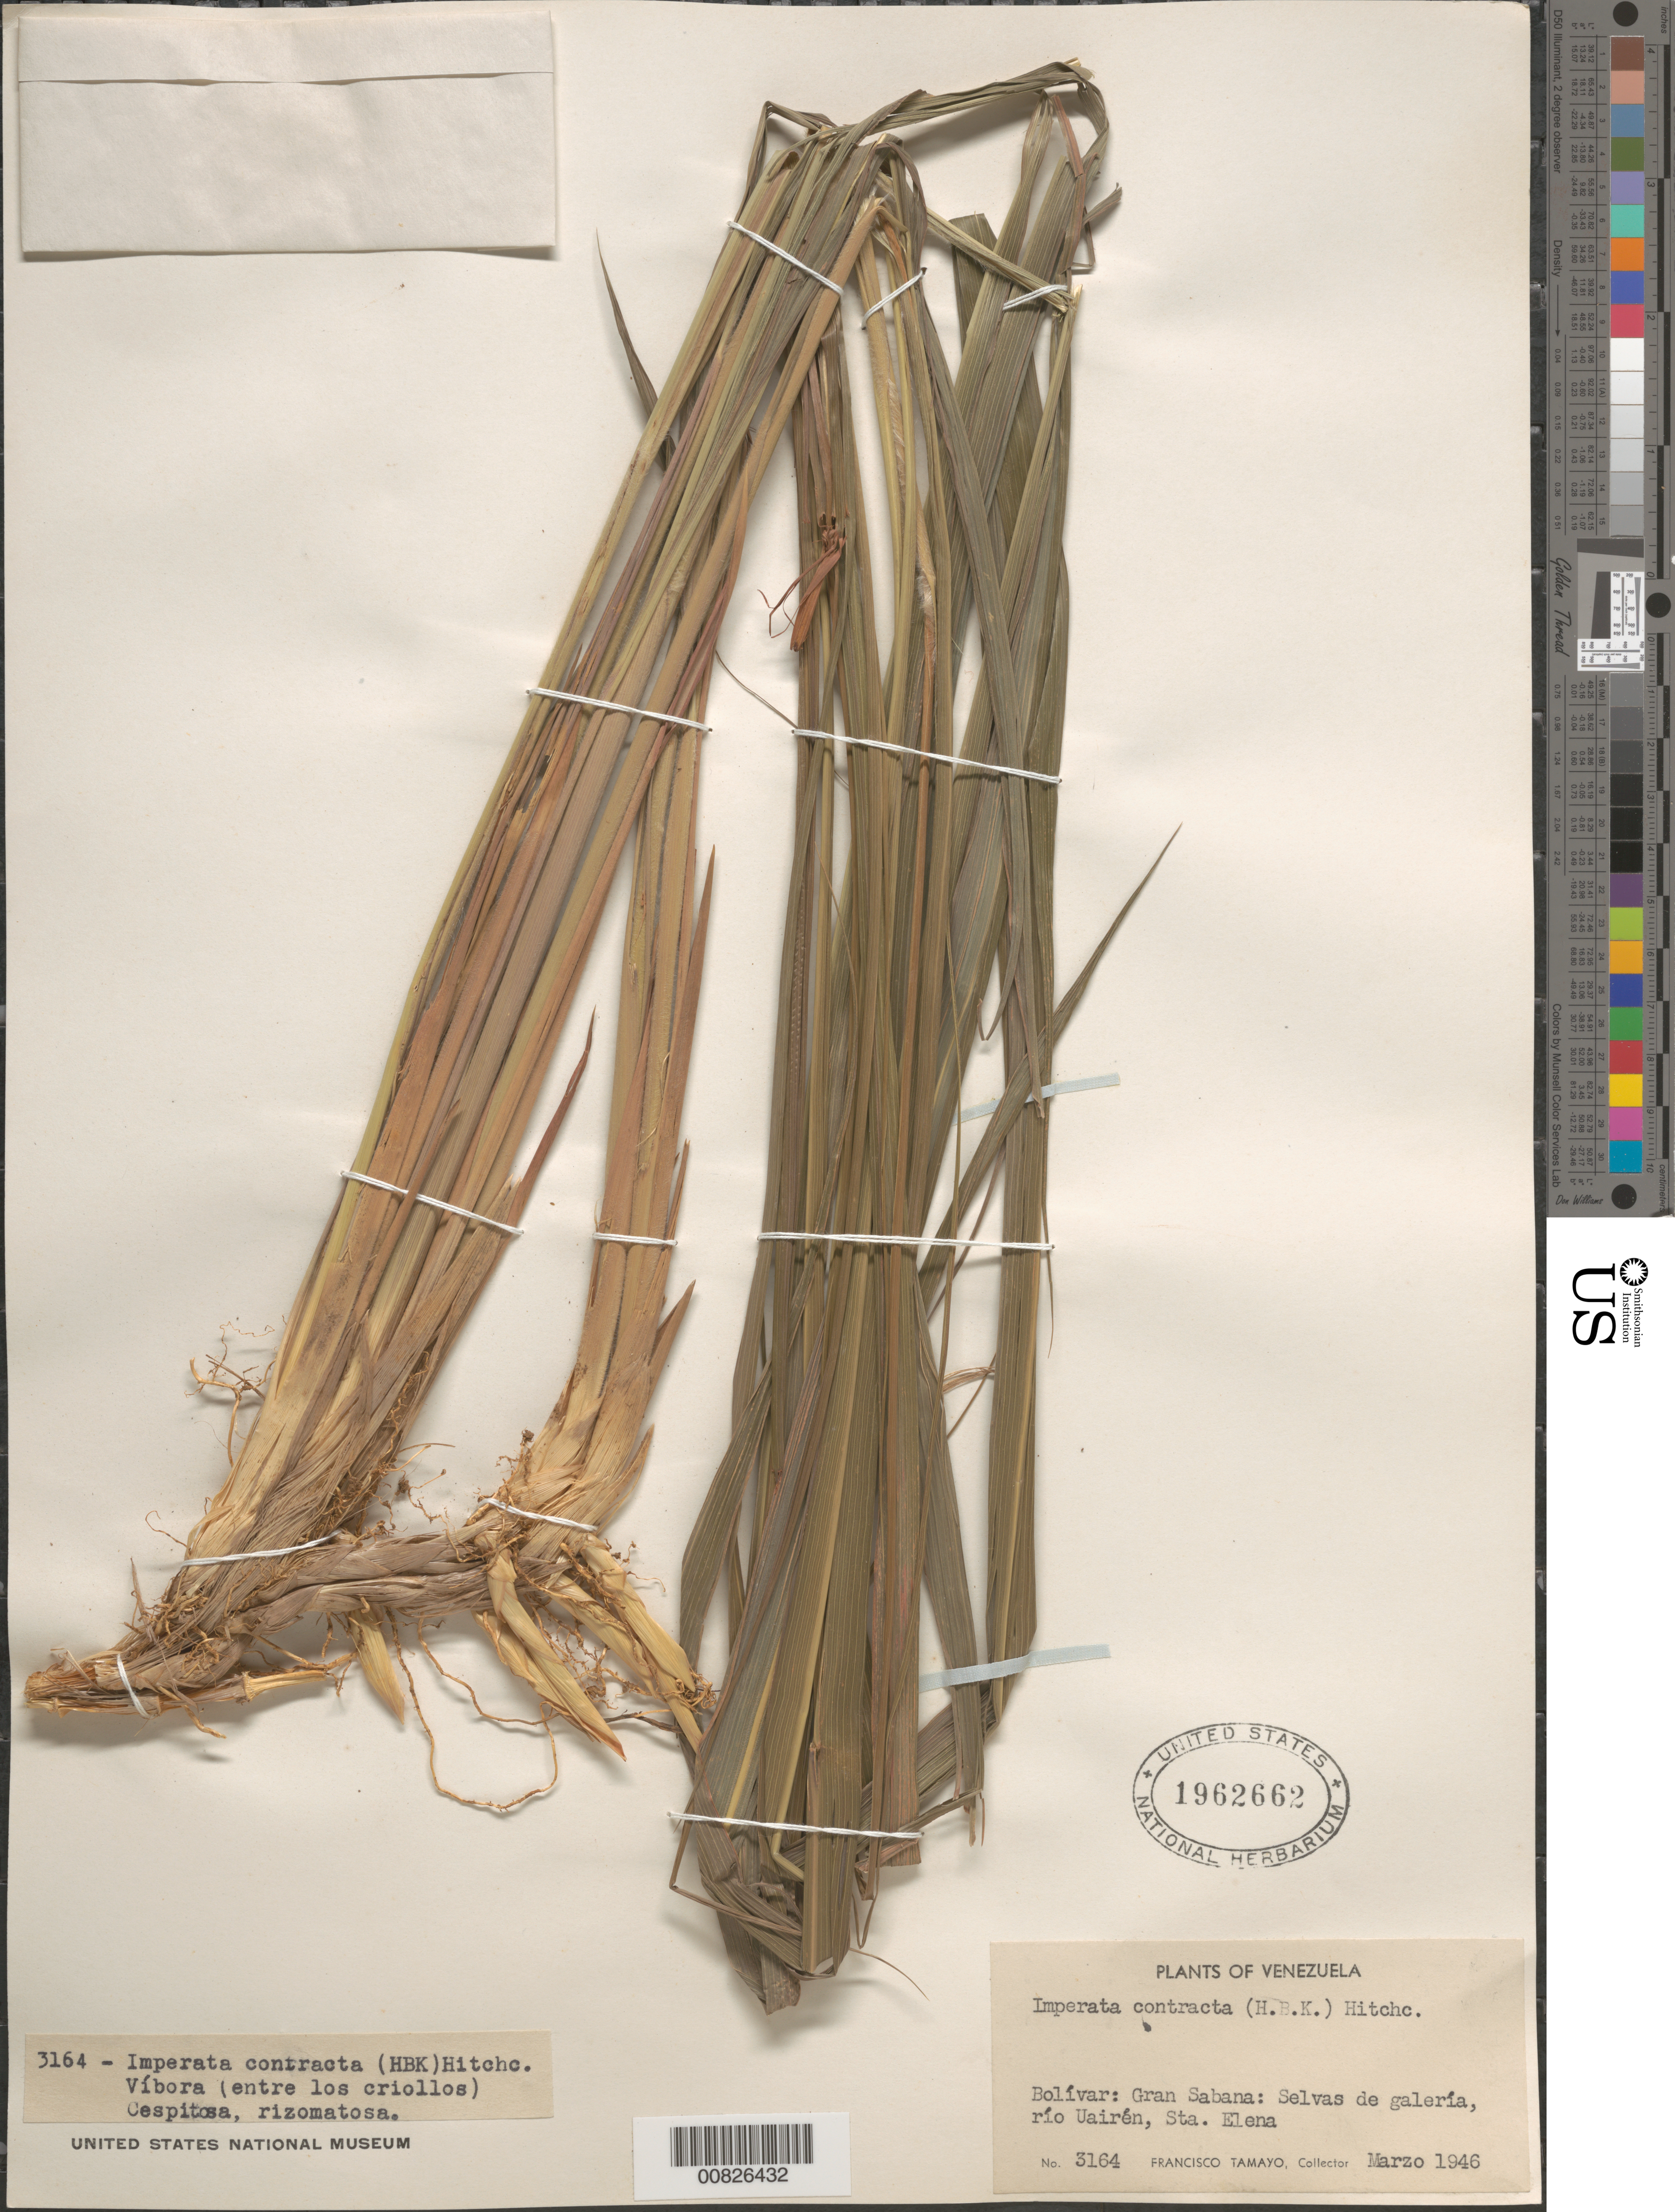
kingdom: Plantae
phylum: Tracheophyta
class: Liliopsida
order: Poales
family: Poaceae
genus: Imperata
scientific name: Imperata contracta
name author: (Kunth) Hitchc.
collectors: F. Tamayo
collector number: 3164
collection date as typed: Mar-46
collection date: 1946-03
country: Venezuela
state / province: Bolívar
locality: Gran Sabana, Sta. Elena, Río Uairén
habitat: Gallery forest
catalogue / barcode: US 1962662